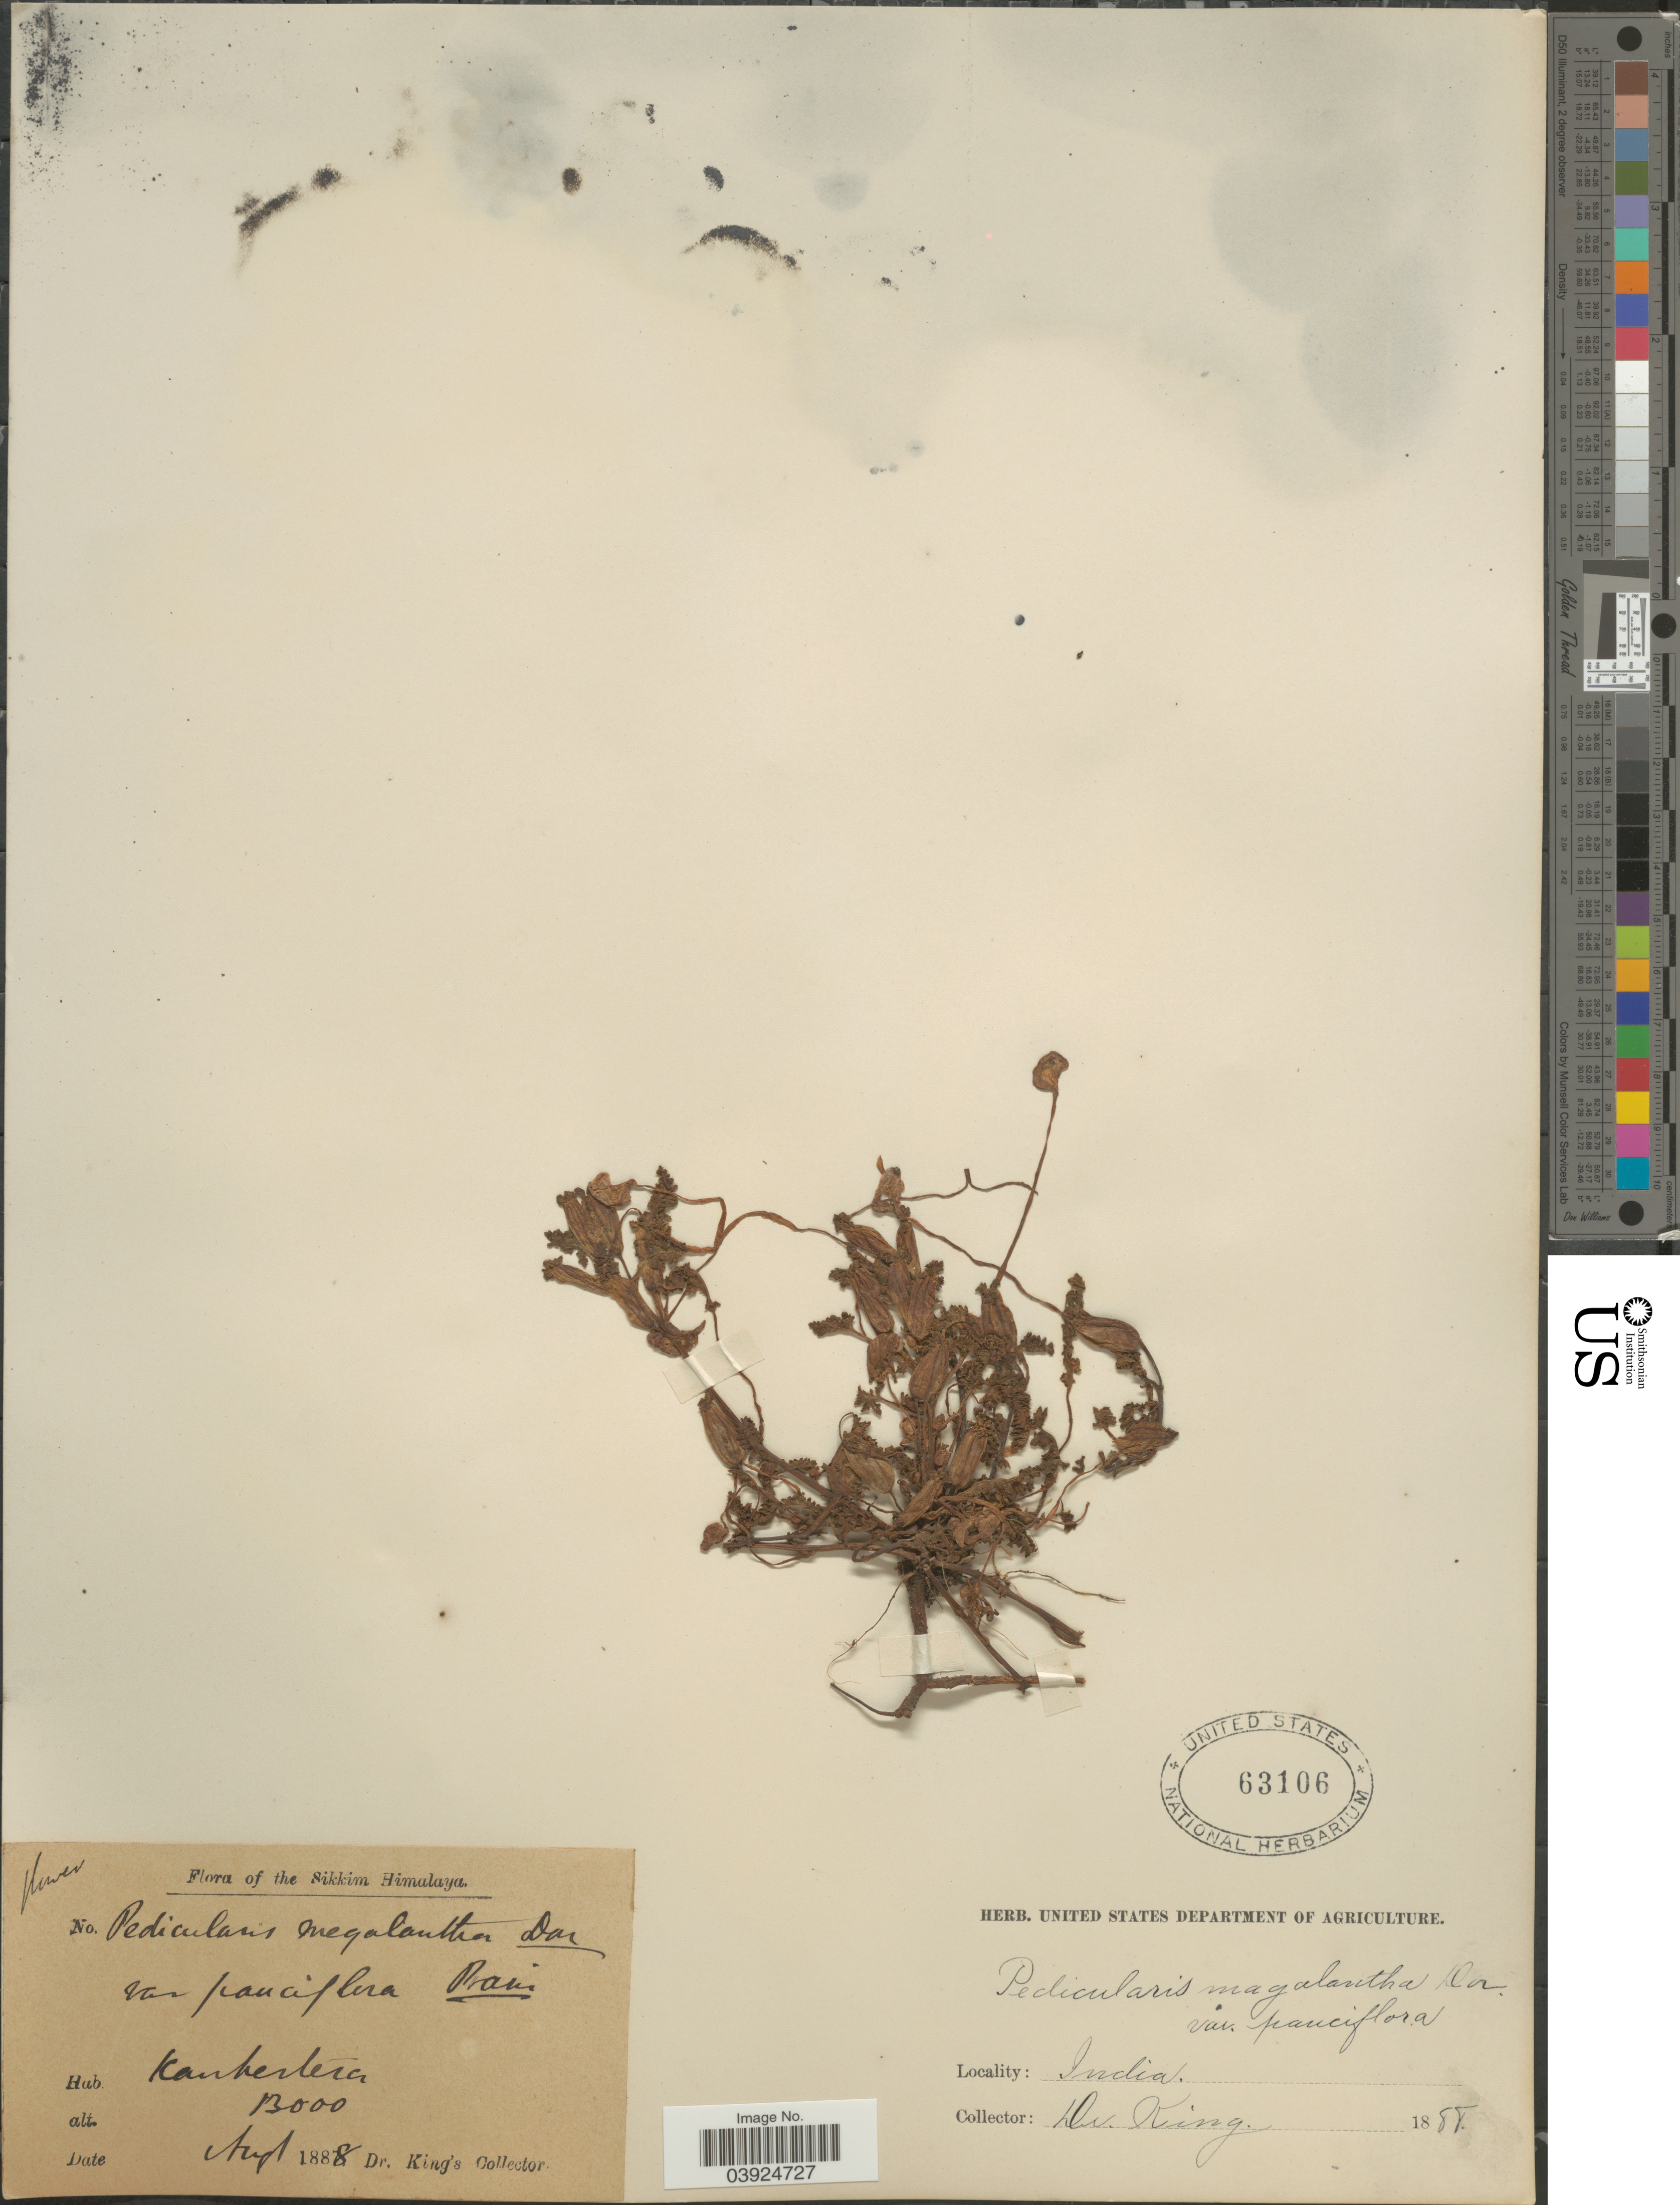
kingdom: Plantae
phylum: Tracheophyta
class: Magnoliopsida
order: Lamiales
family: Orobanchaceae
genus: Pedicularis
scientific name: Pedicularis megalantha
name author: D. Don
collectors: Dr. King's collector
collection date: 1888-08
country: India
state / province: Sikkim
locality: The Sikkim Himalaya. Kankertera.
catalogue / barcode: US 63106